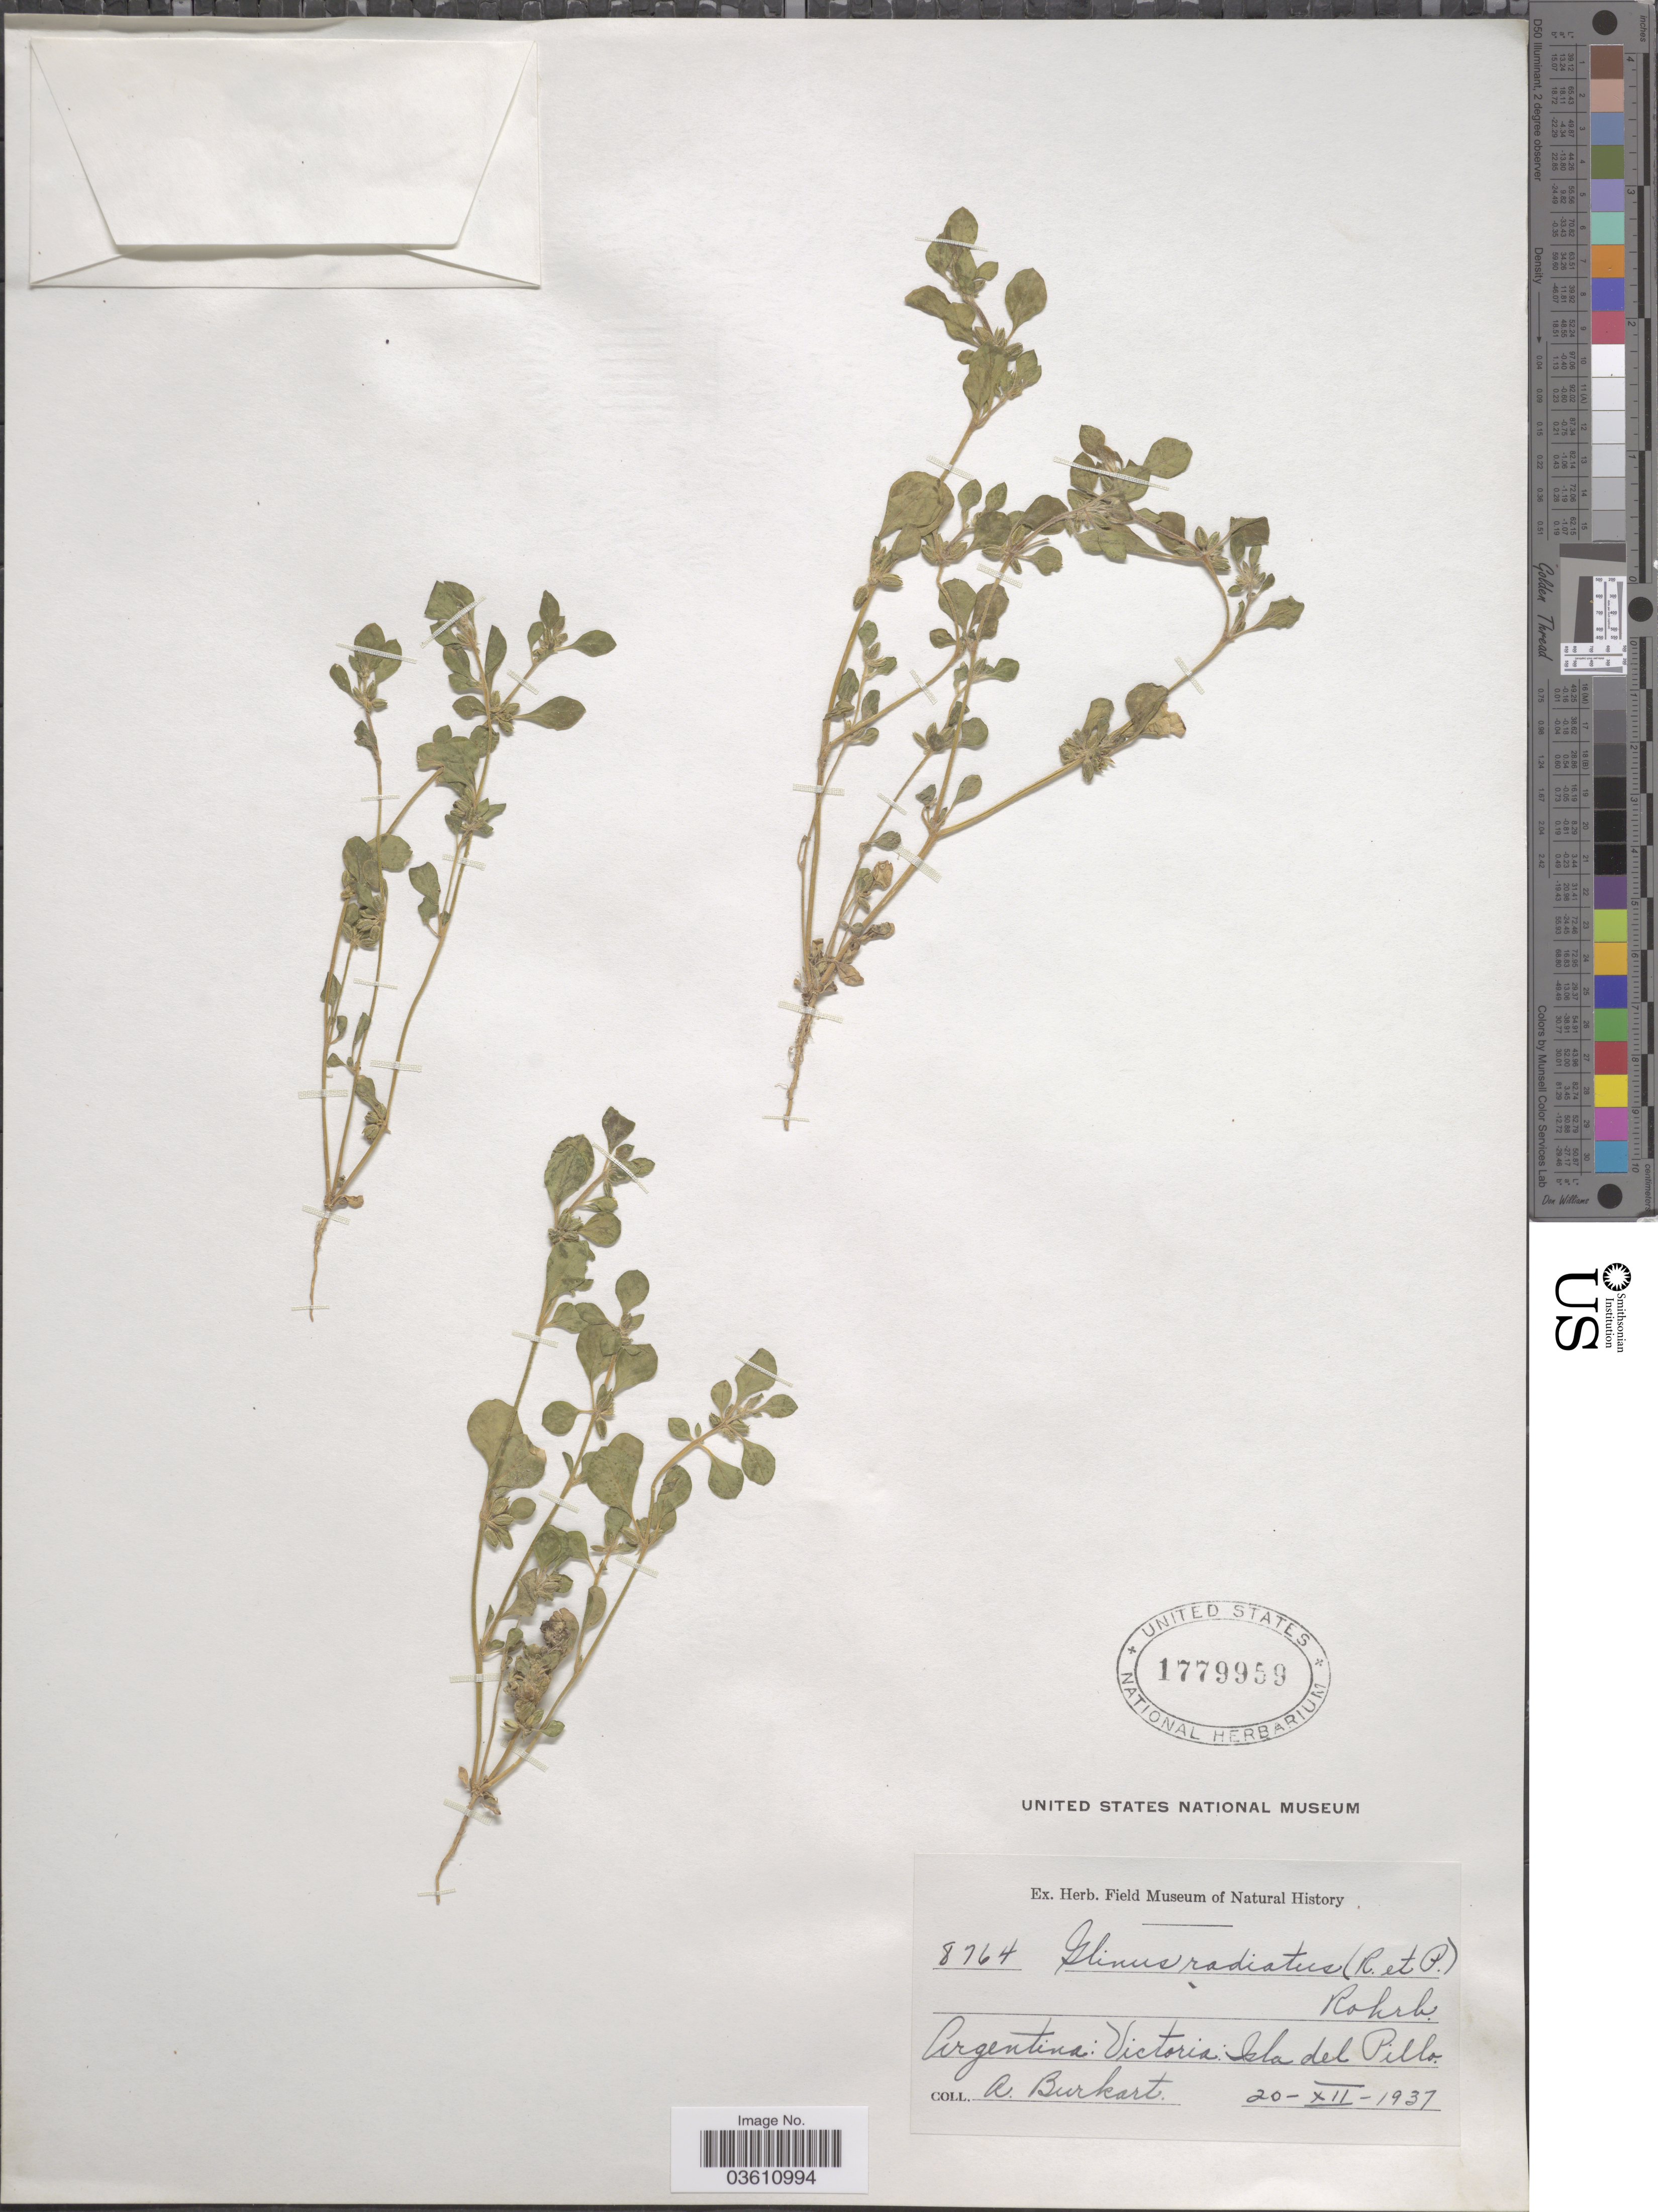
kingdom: Plantae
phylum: Tracheophyta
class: Magnoliopsida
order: Caryophyllales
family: Molluginaceae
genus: Glinus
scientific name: Glinus radiatus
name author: (Ruiz & Pav.) Rohrb.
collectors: A. E. Burkart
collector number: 8764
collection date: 1937-12-20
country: Argentina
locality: Victoria: Isla del Pillo.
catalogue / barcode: US 1779959